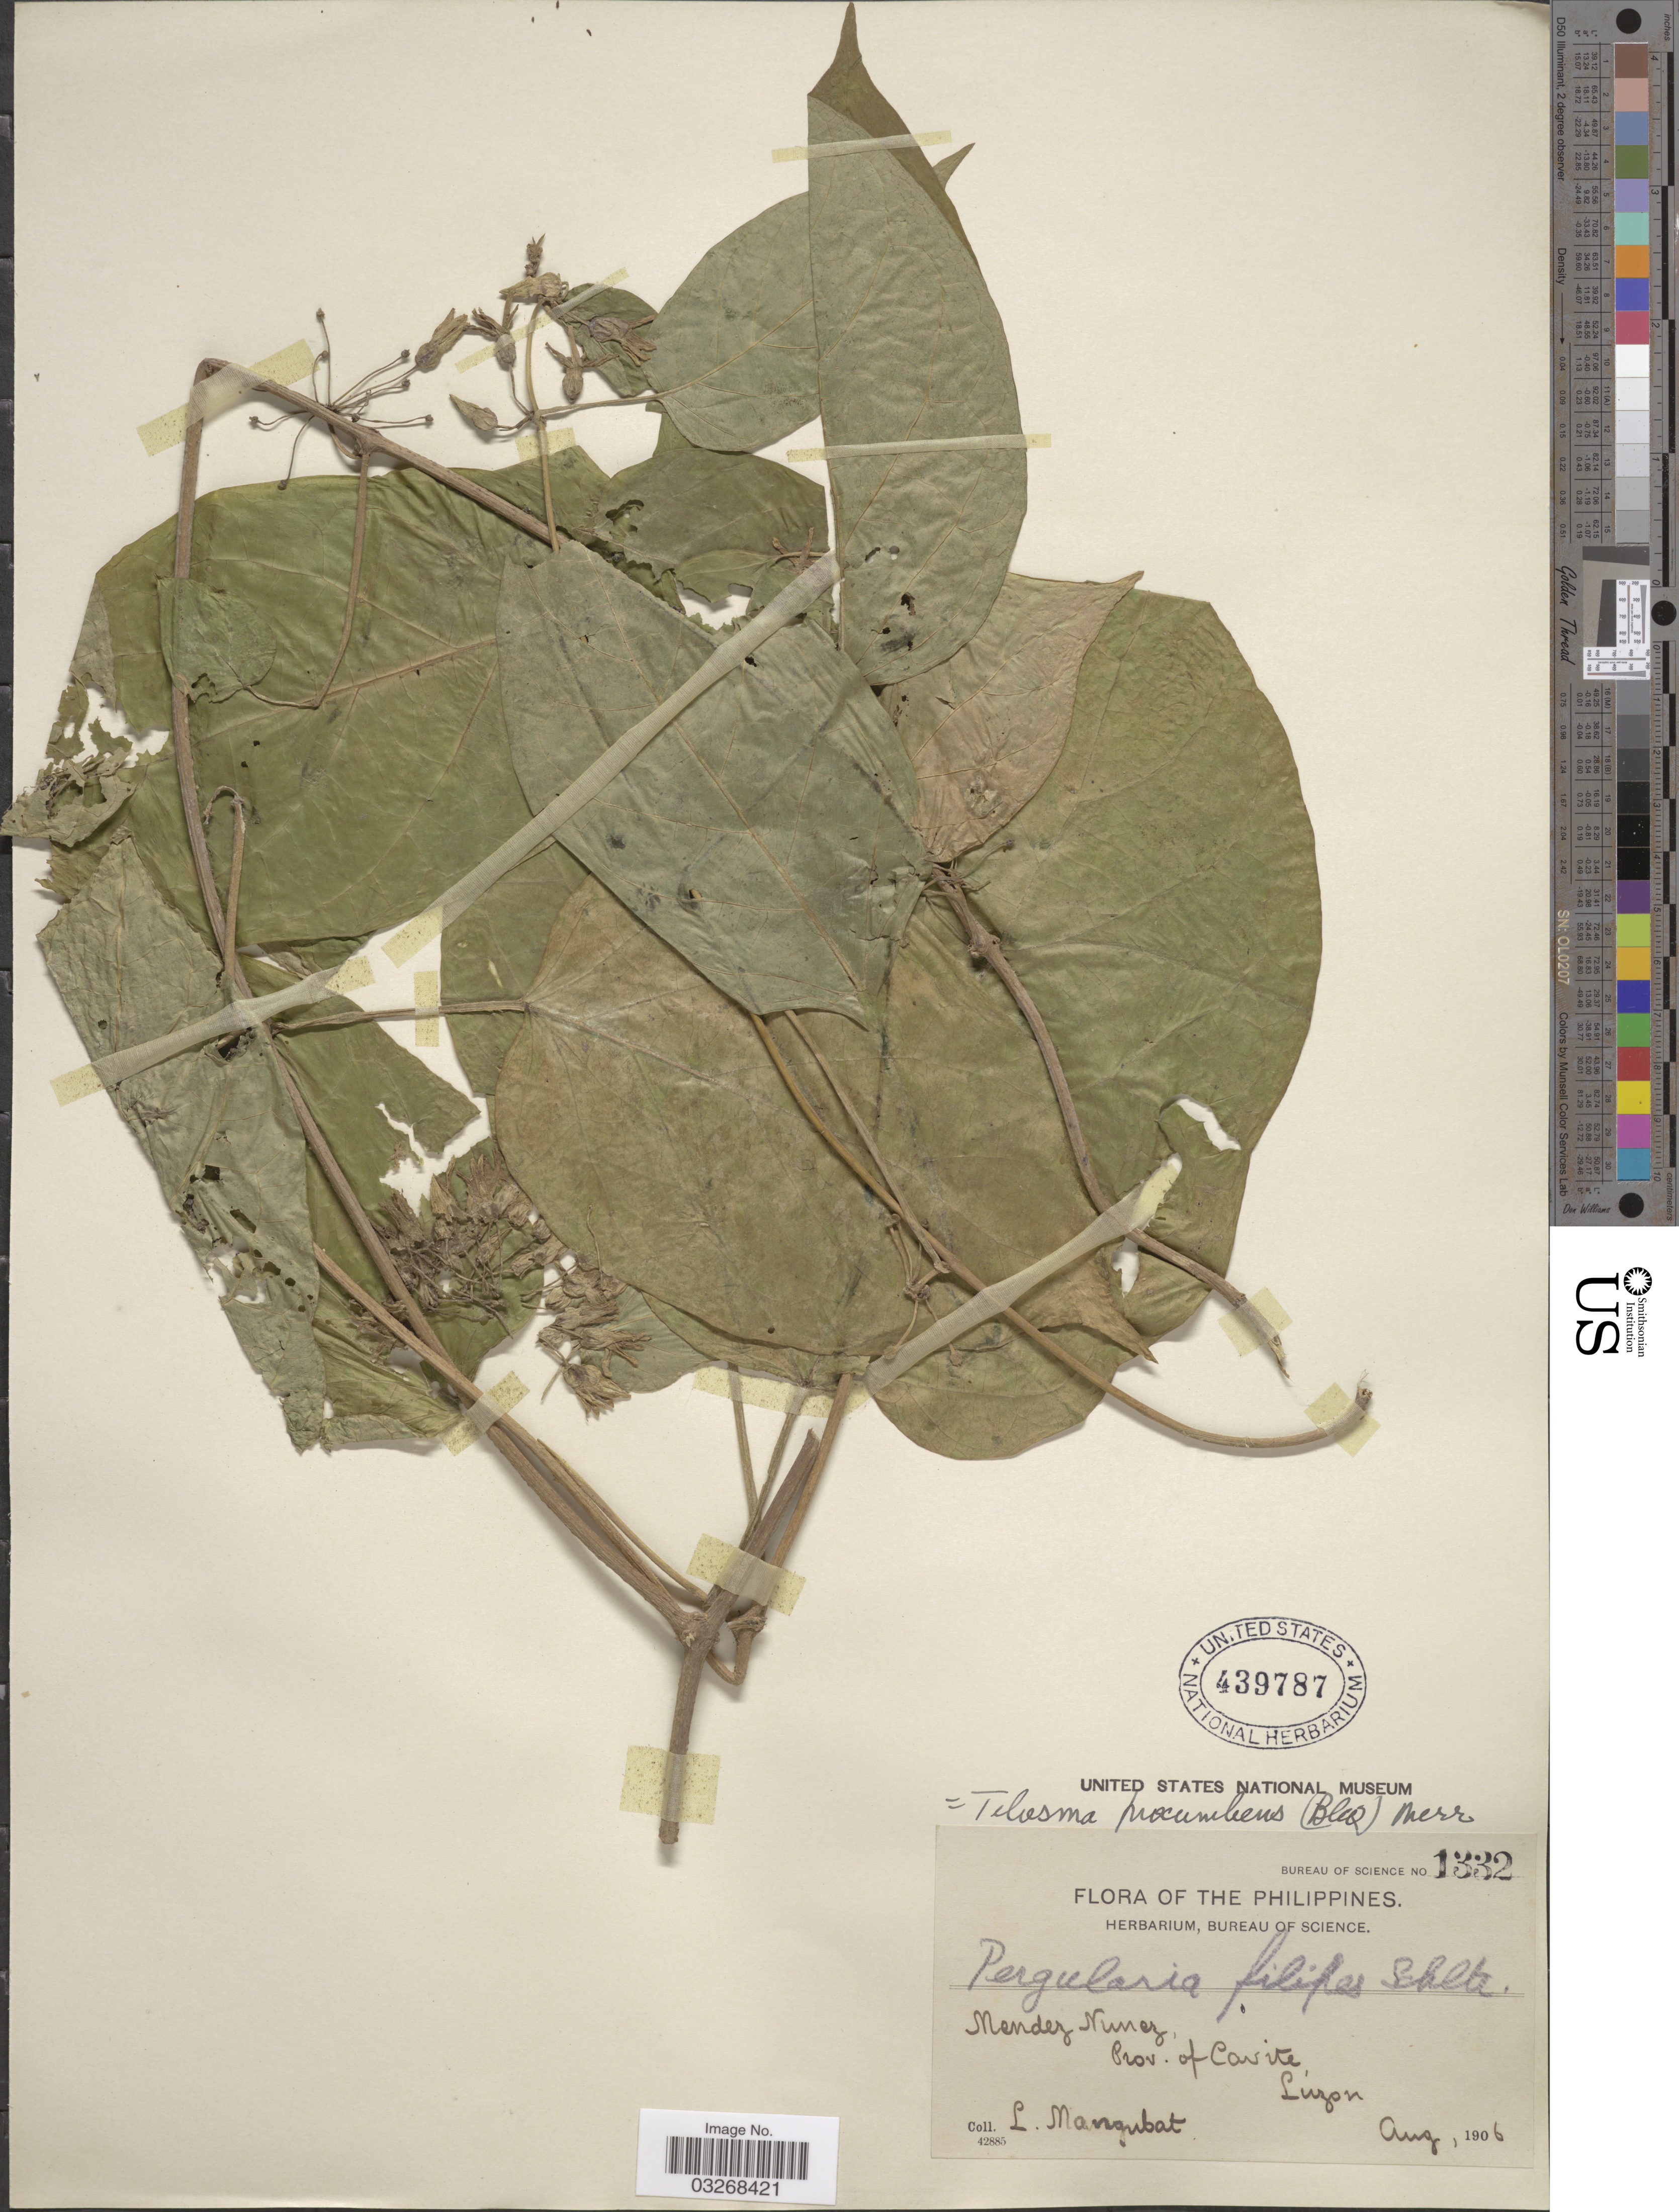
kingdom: Plantae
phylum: Tracheophyta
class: Magnoliopsida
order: Gentianales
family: Apocynaceae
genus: Telosma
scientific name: Telosma procumbens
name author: (Blanco) Merr.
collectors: L. Mangubat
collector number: Bureau of Science 1332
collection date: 1906-08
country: Philippines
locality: Mendez Nunez, Prov. of Cavite, Luzon.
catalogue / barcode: US 439787